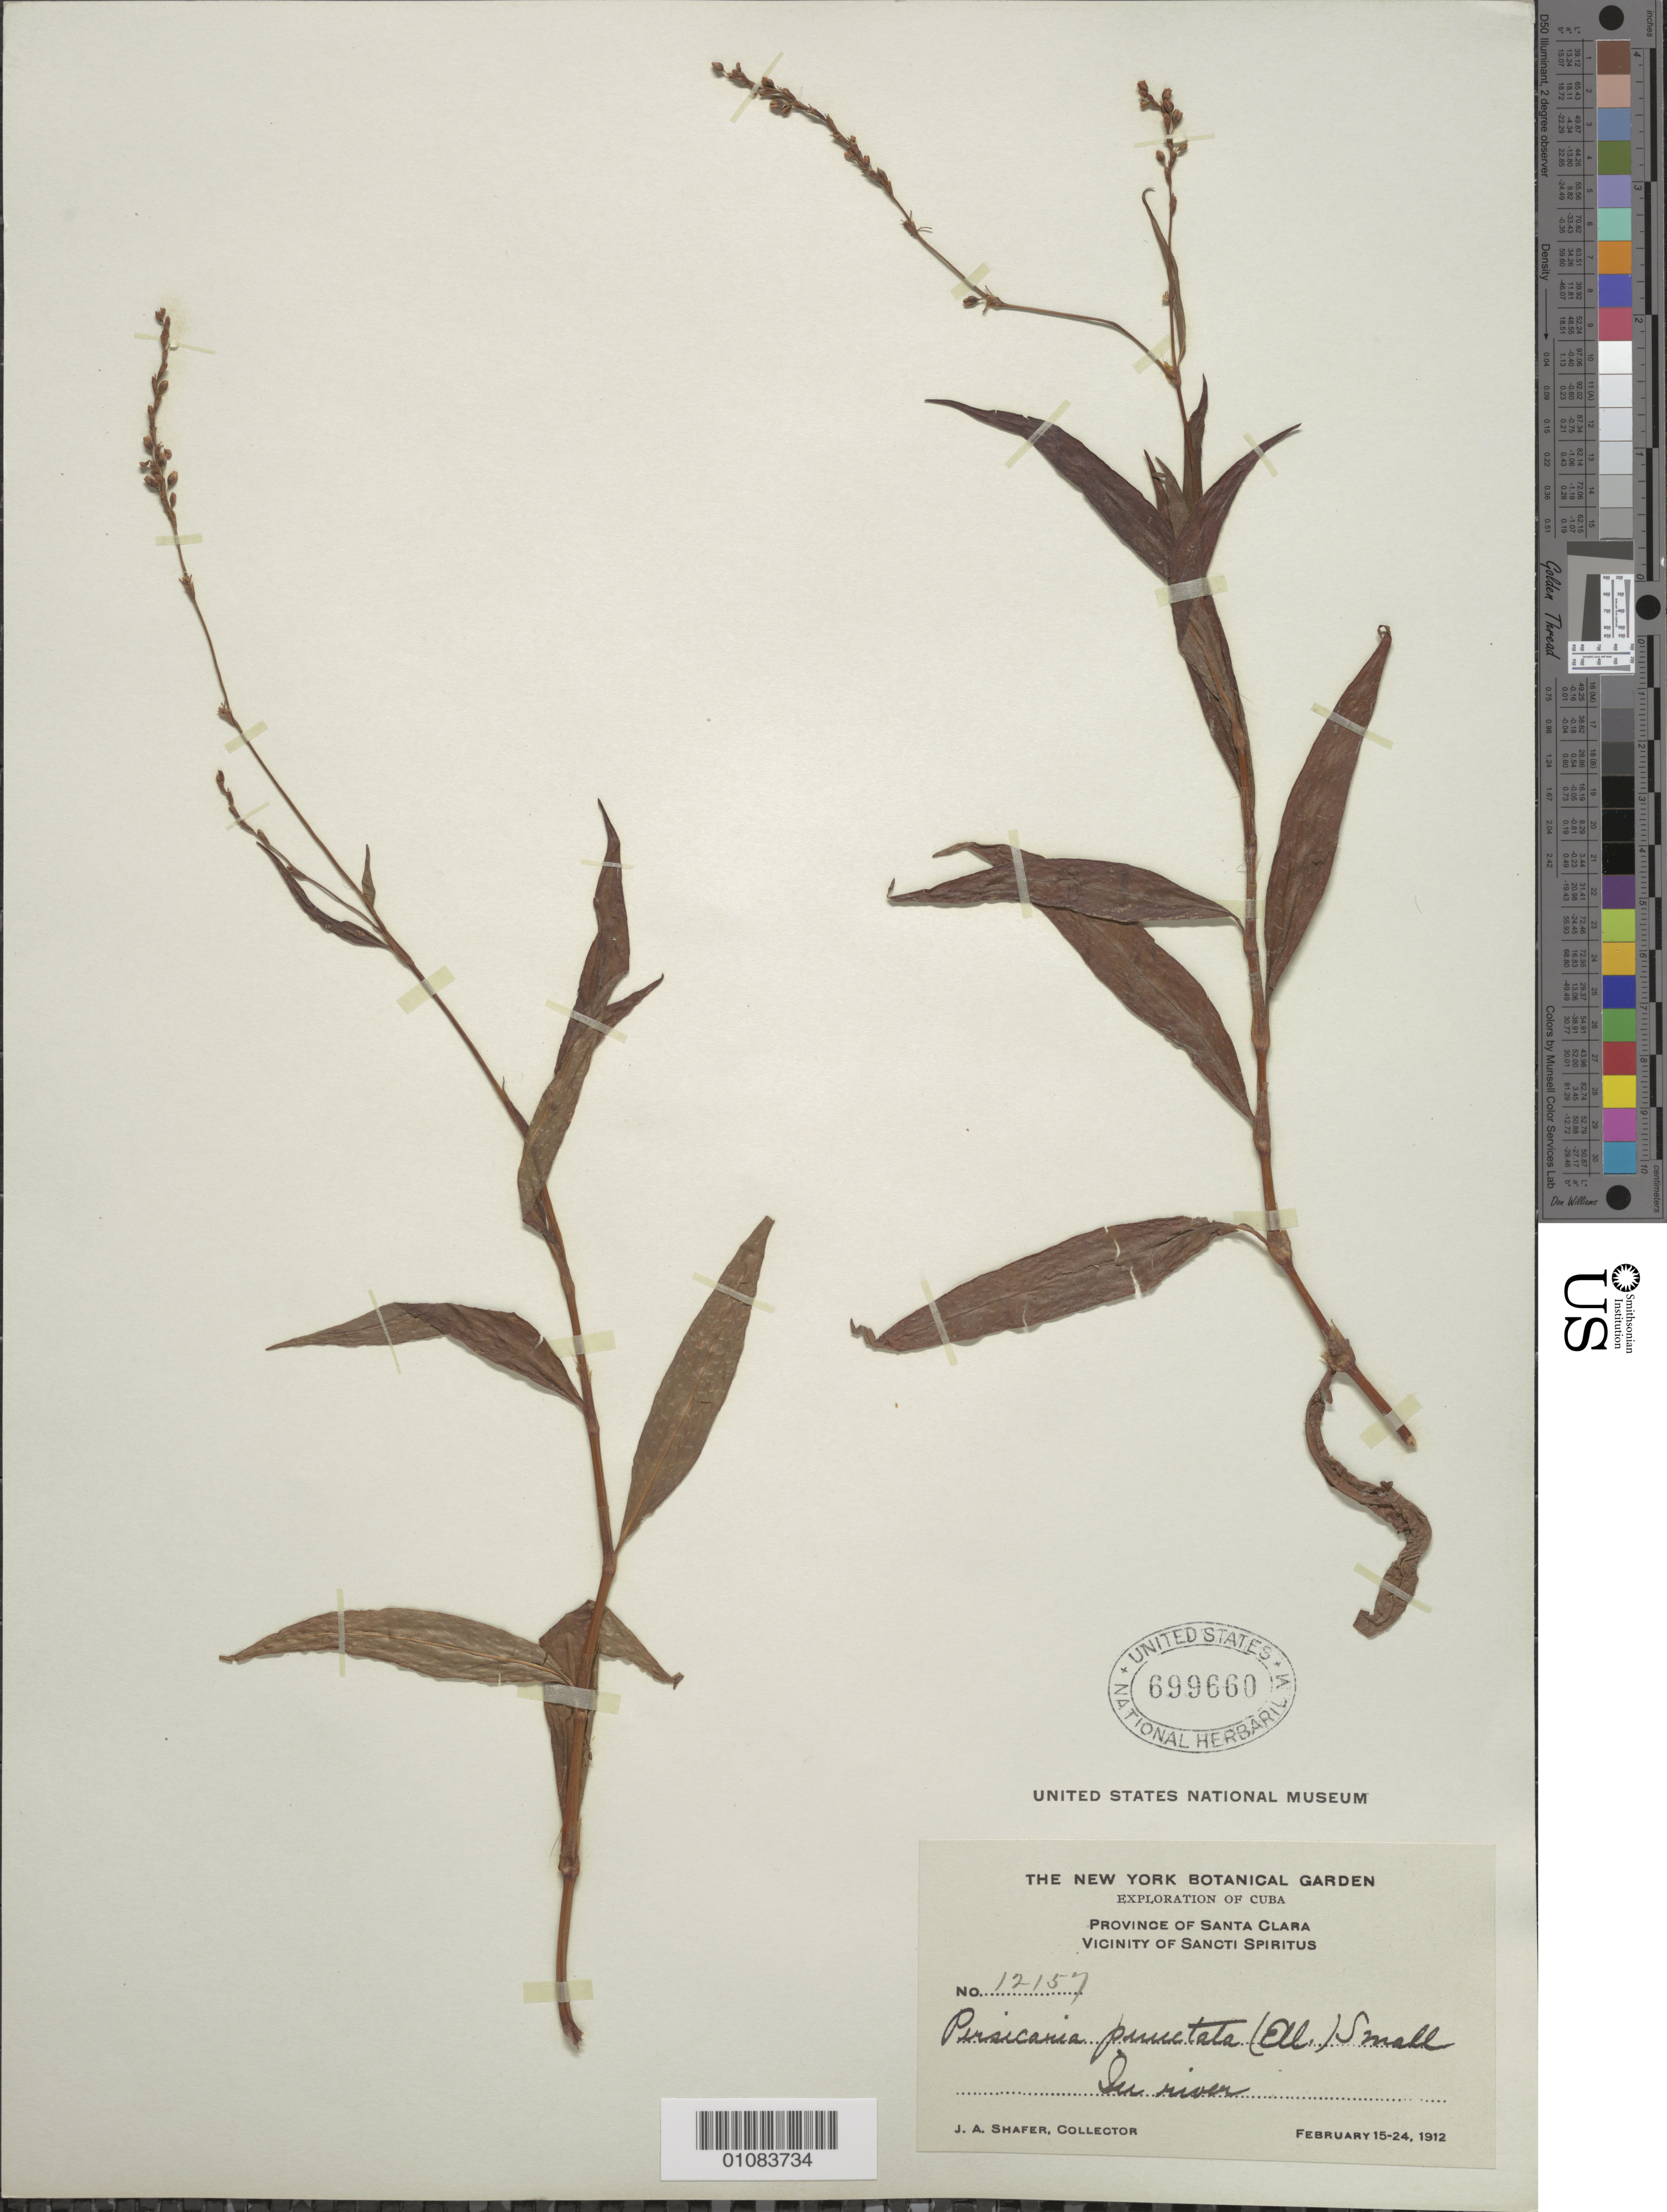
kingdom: Plantae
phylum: Tracheophyta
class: Magnoliopsida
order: Caryophyllales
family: Polygonaceae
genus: Polygonum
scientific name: Polygonum punctatum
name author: Elliott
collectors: J. A. Shafer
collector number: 12157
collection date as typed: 15 Feb 1912 to 24 Feb 1912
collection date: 1912-02-15/1912-02-24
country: Cuba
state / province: Sancti Spiritus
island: Cuba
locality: Province of Santa Clara, vicinity of Santa Clara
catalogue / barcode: US 699660